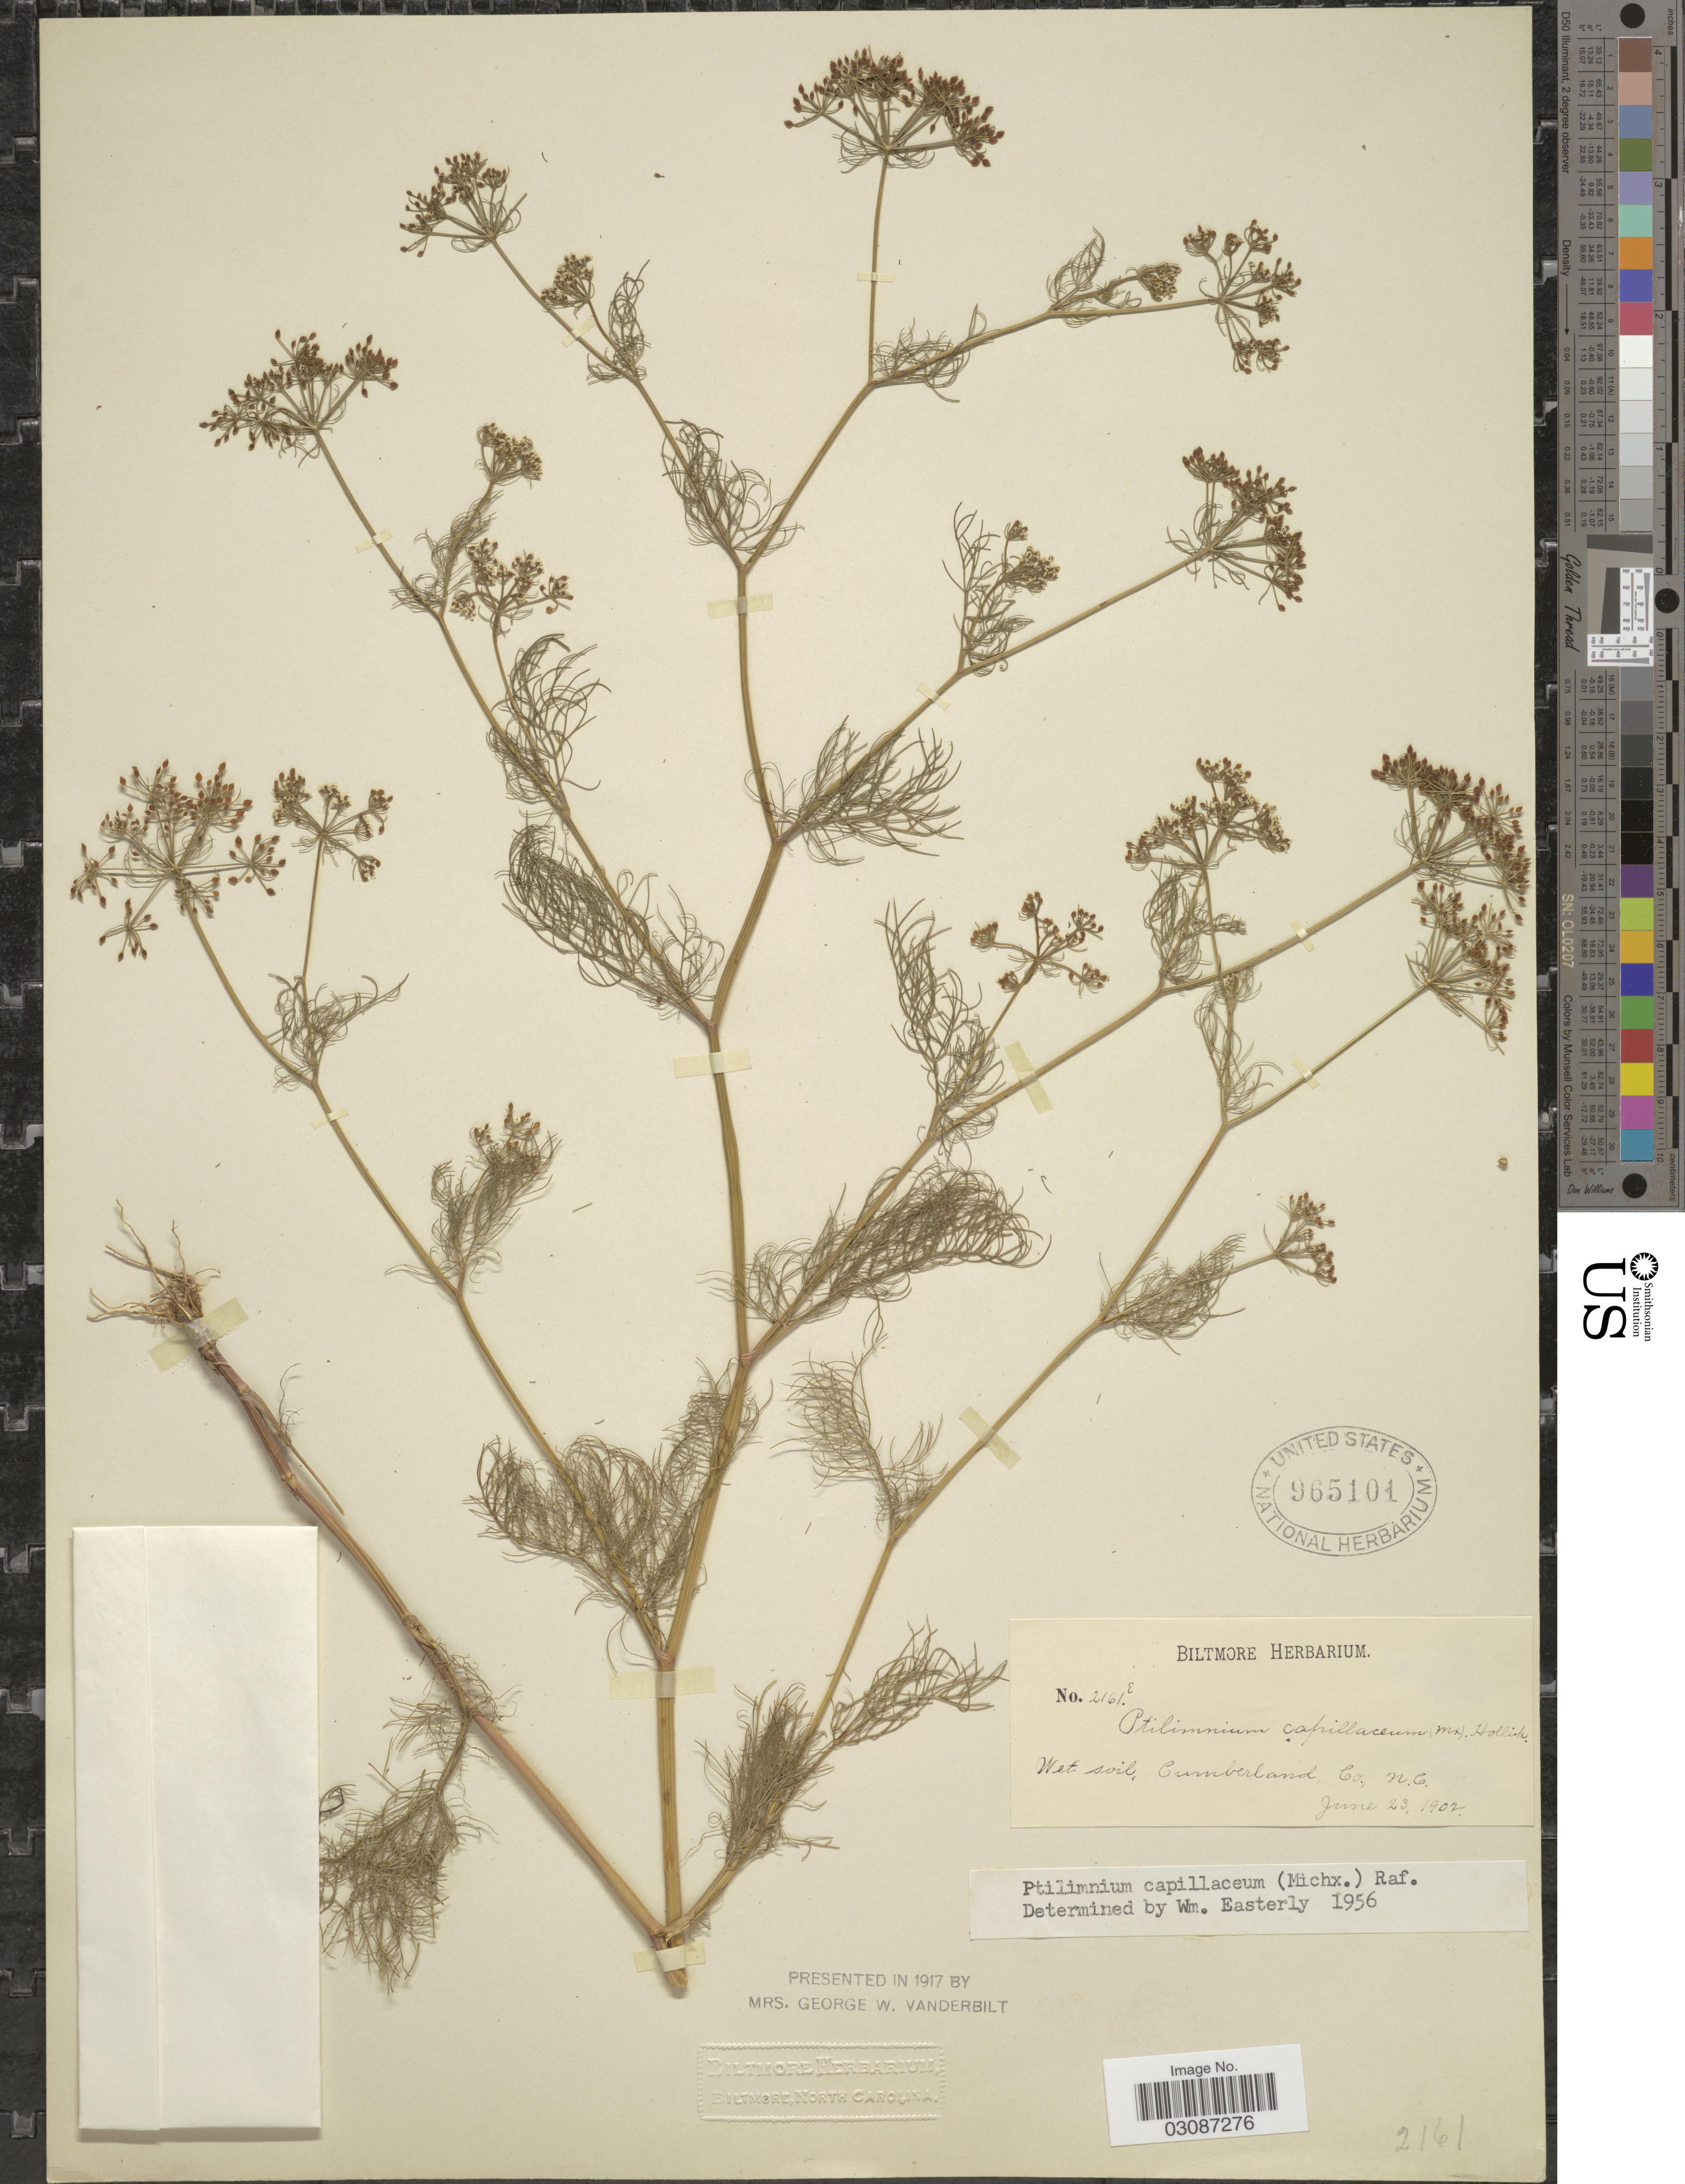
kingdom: Plantae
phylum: Tracheophyta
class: Magnoliopsida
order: Apiales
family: Apiaceae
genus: Ptilimnium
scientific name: Ptilimnium capillaceum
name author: (Michx.) Raf.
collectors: ex herb. Biltmore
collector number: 2161E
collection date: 1902-06-23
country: United States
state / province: North Carolina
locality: Cumberland Co.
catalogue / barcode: US 965101